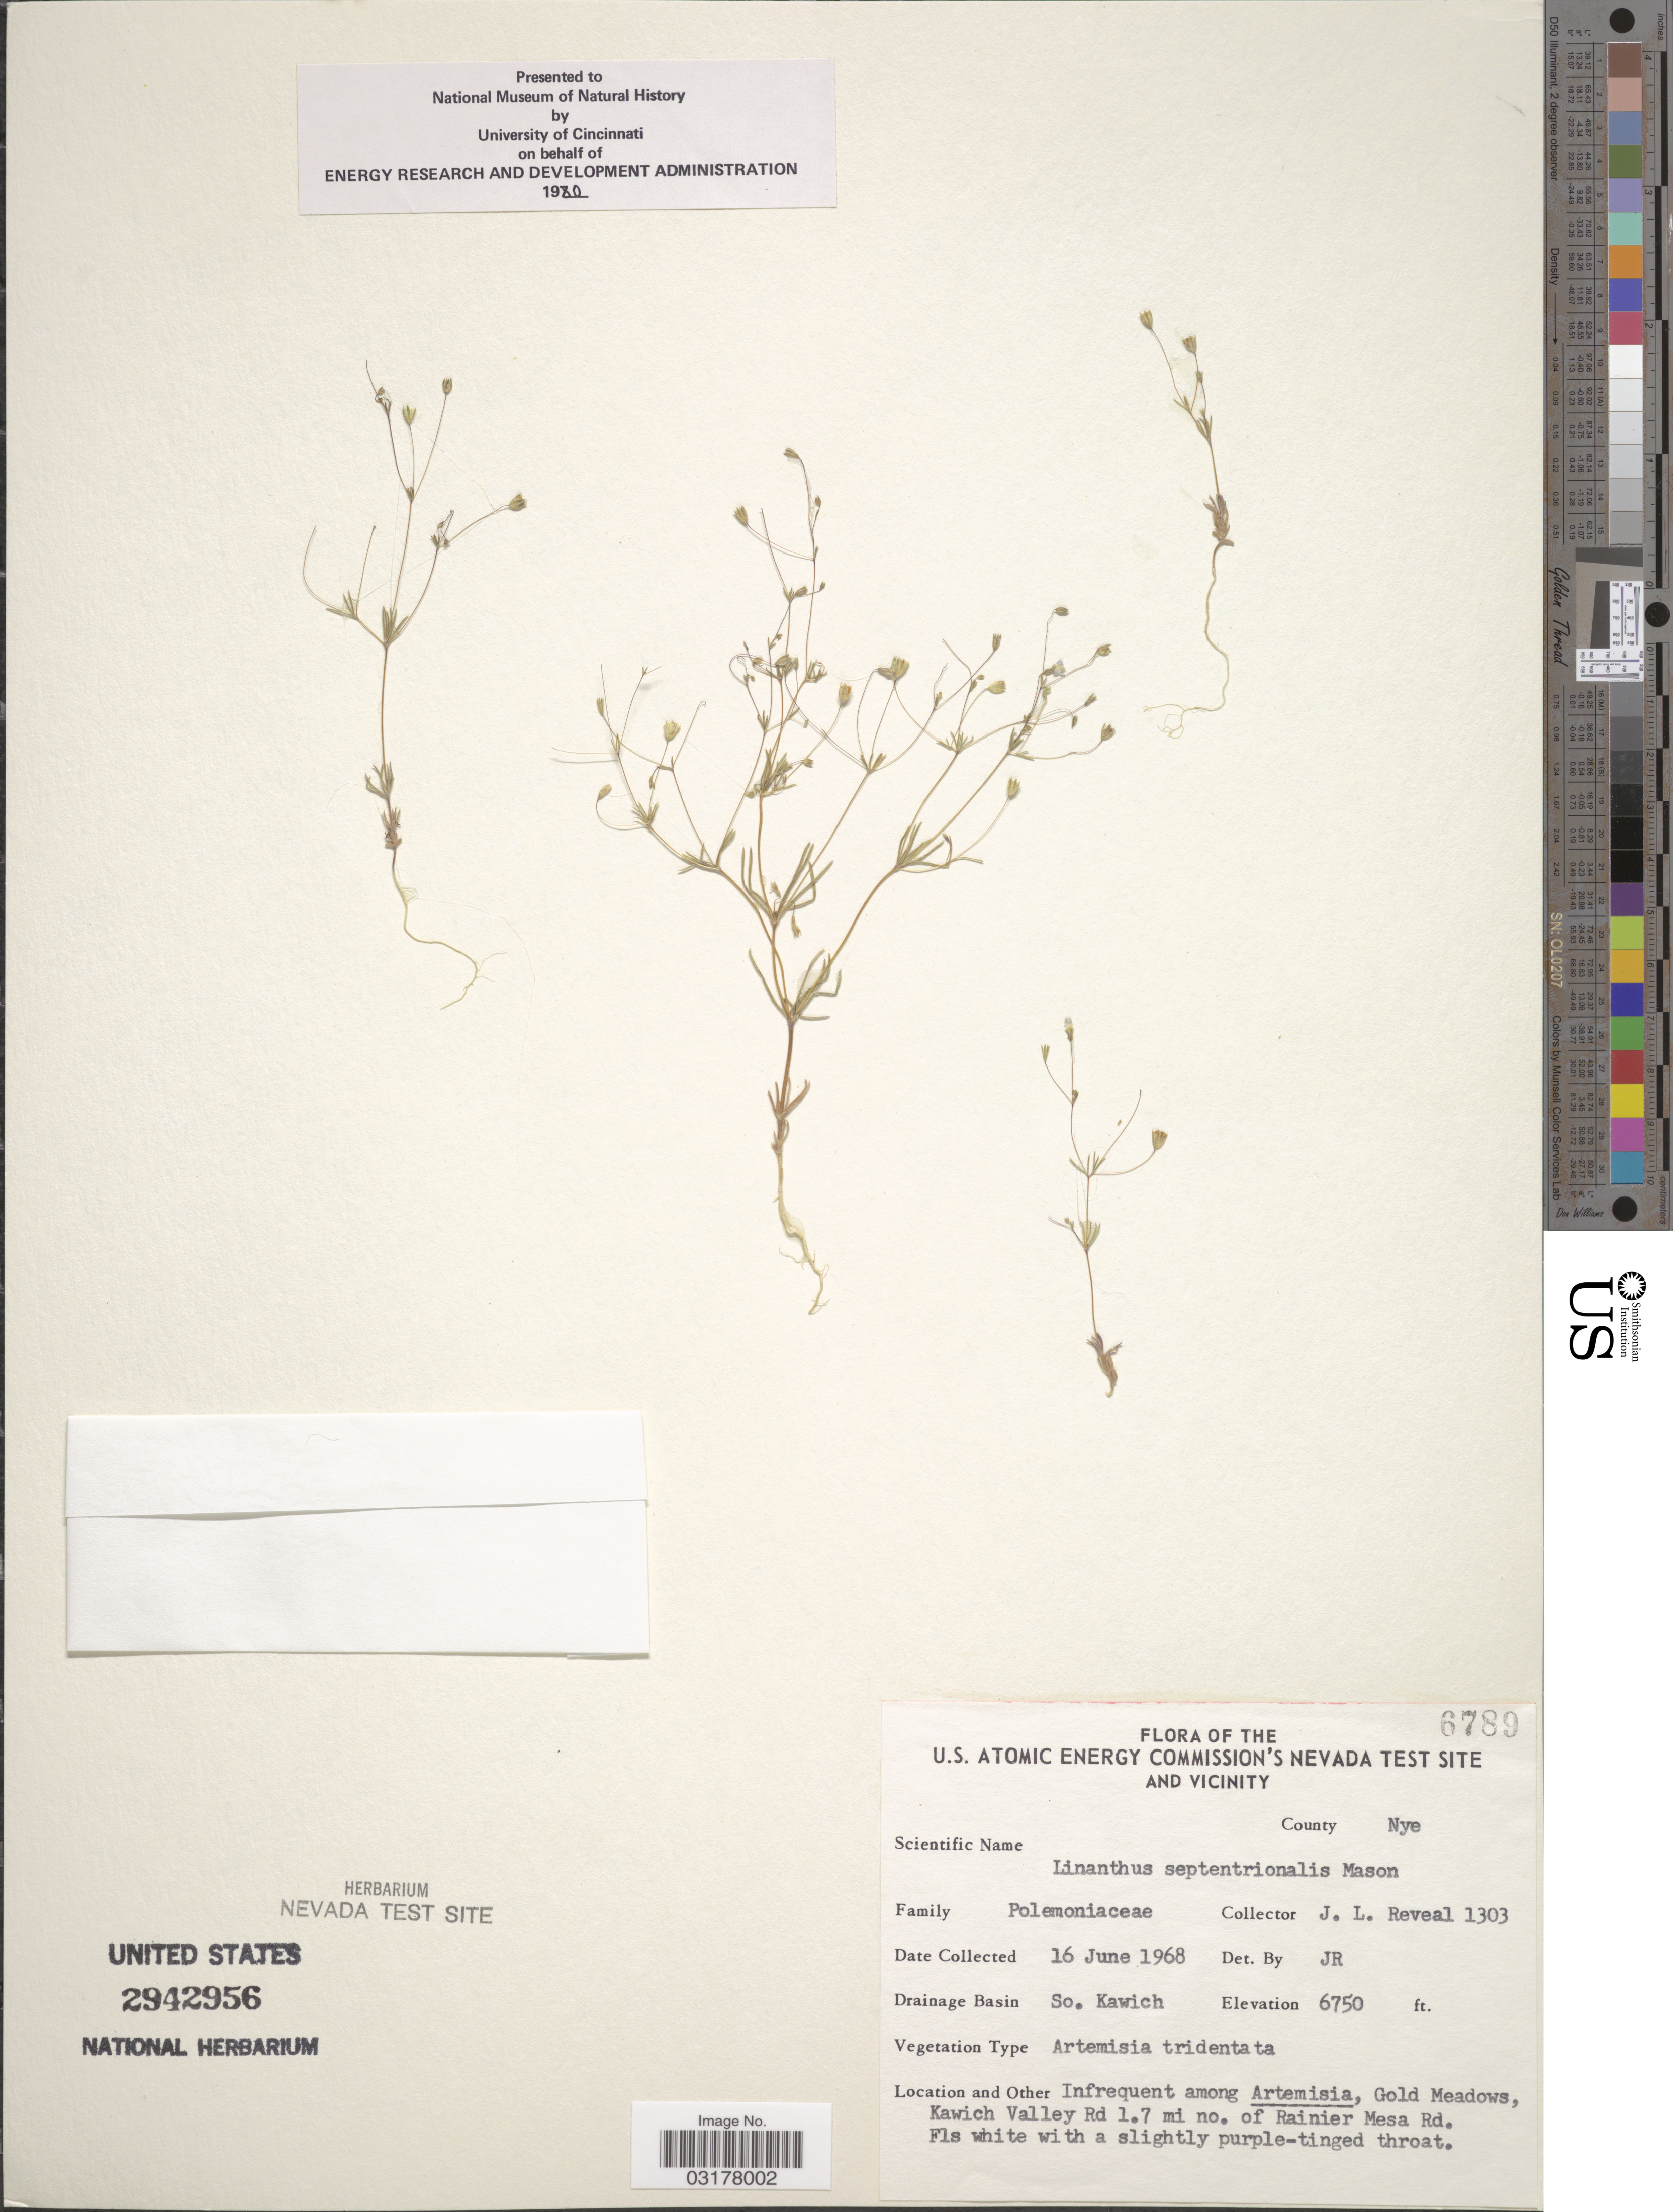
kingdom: Plantae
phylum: Tracheophyta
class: Magnoliopsida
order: Ericales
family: Polemoniaceae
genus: Leptosiphon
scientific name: Leptosiphon septentrionalis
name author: (H. Mason) J.M. Porter & L.A. Johnson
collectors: J. L. Reveal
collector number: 1303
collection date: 1968-06-16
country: United States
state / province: Nevada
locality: U.S. Atomic Energy Commission's Nevada Test Site and Vicinity, County Nye, Drainage Basin So. Kawich, Gold Meadows, Kawich Valley Rd 1.7 mi no. of Rainier Mesa Rd.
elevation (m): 2057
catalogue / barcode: US 2942956